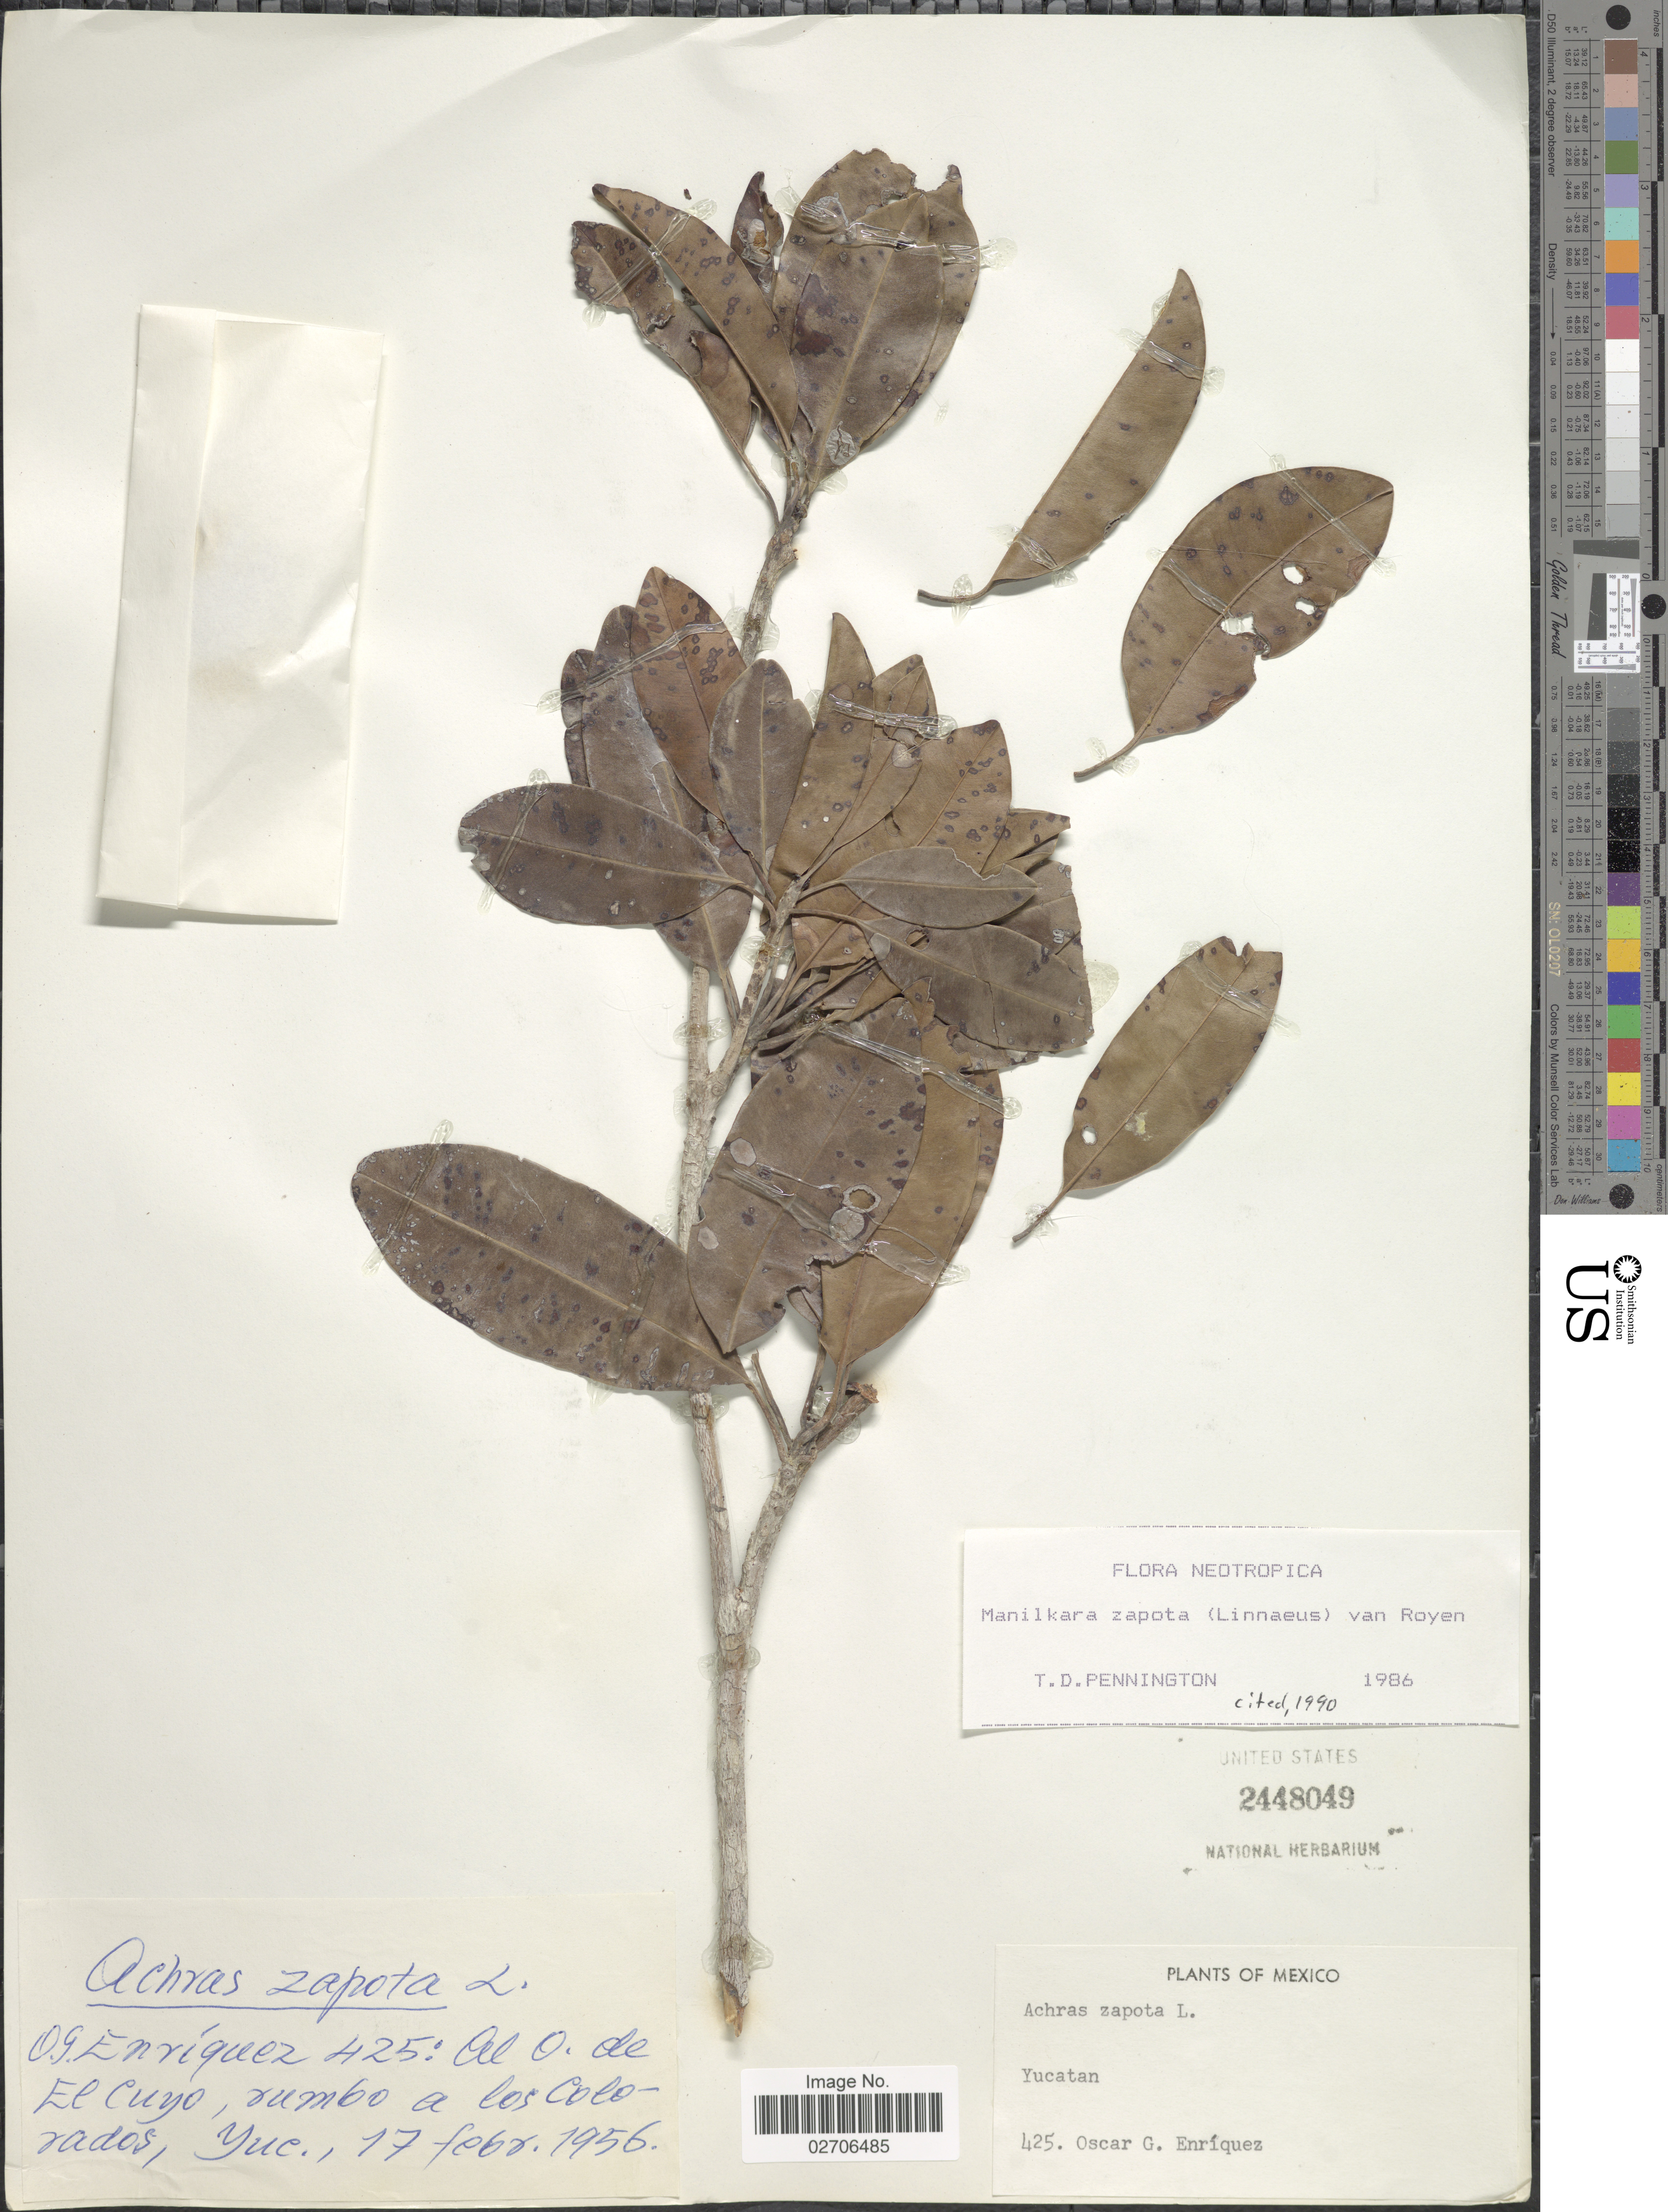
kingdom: Plantae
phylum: Tracheophyta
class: Magnoliopsida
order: Ericales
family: Sapotaceae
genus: Manilkara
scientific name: Manilkara zapota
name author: (L.) P. Royen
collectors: O. Enriquez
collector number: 425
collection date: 1956-02-17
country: Mexico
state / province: Yucatán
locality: Al O. de El Cuyo, rumbo a los Colorados, Yuc.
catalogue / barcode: US 2448049